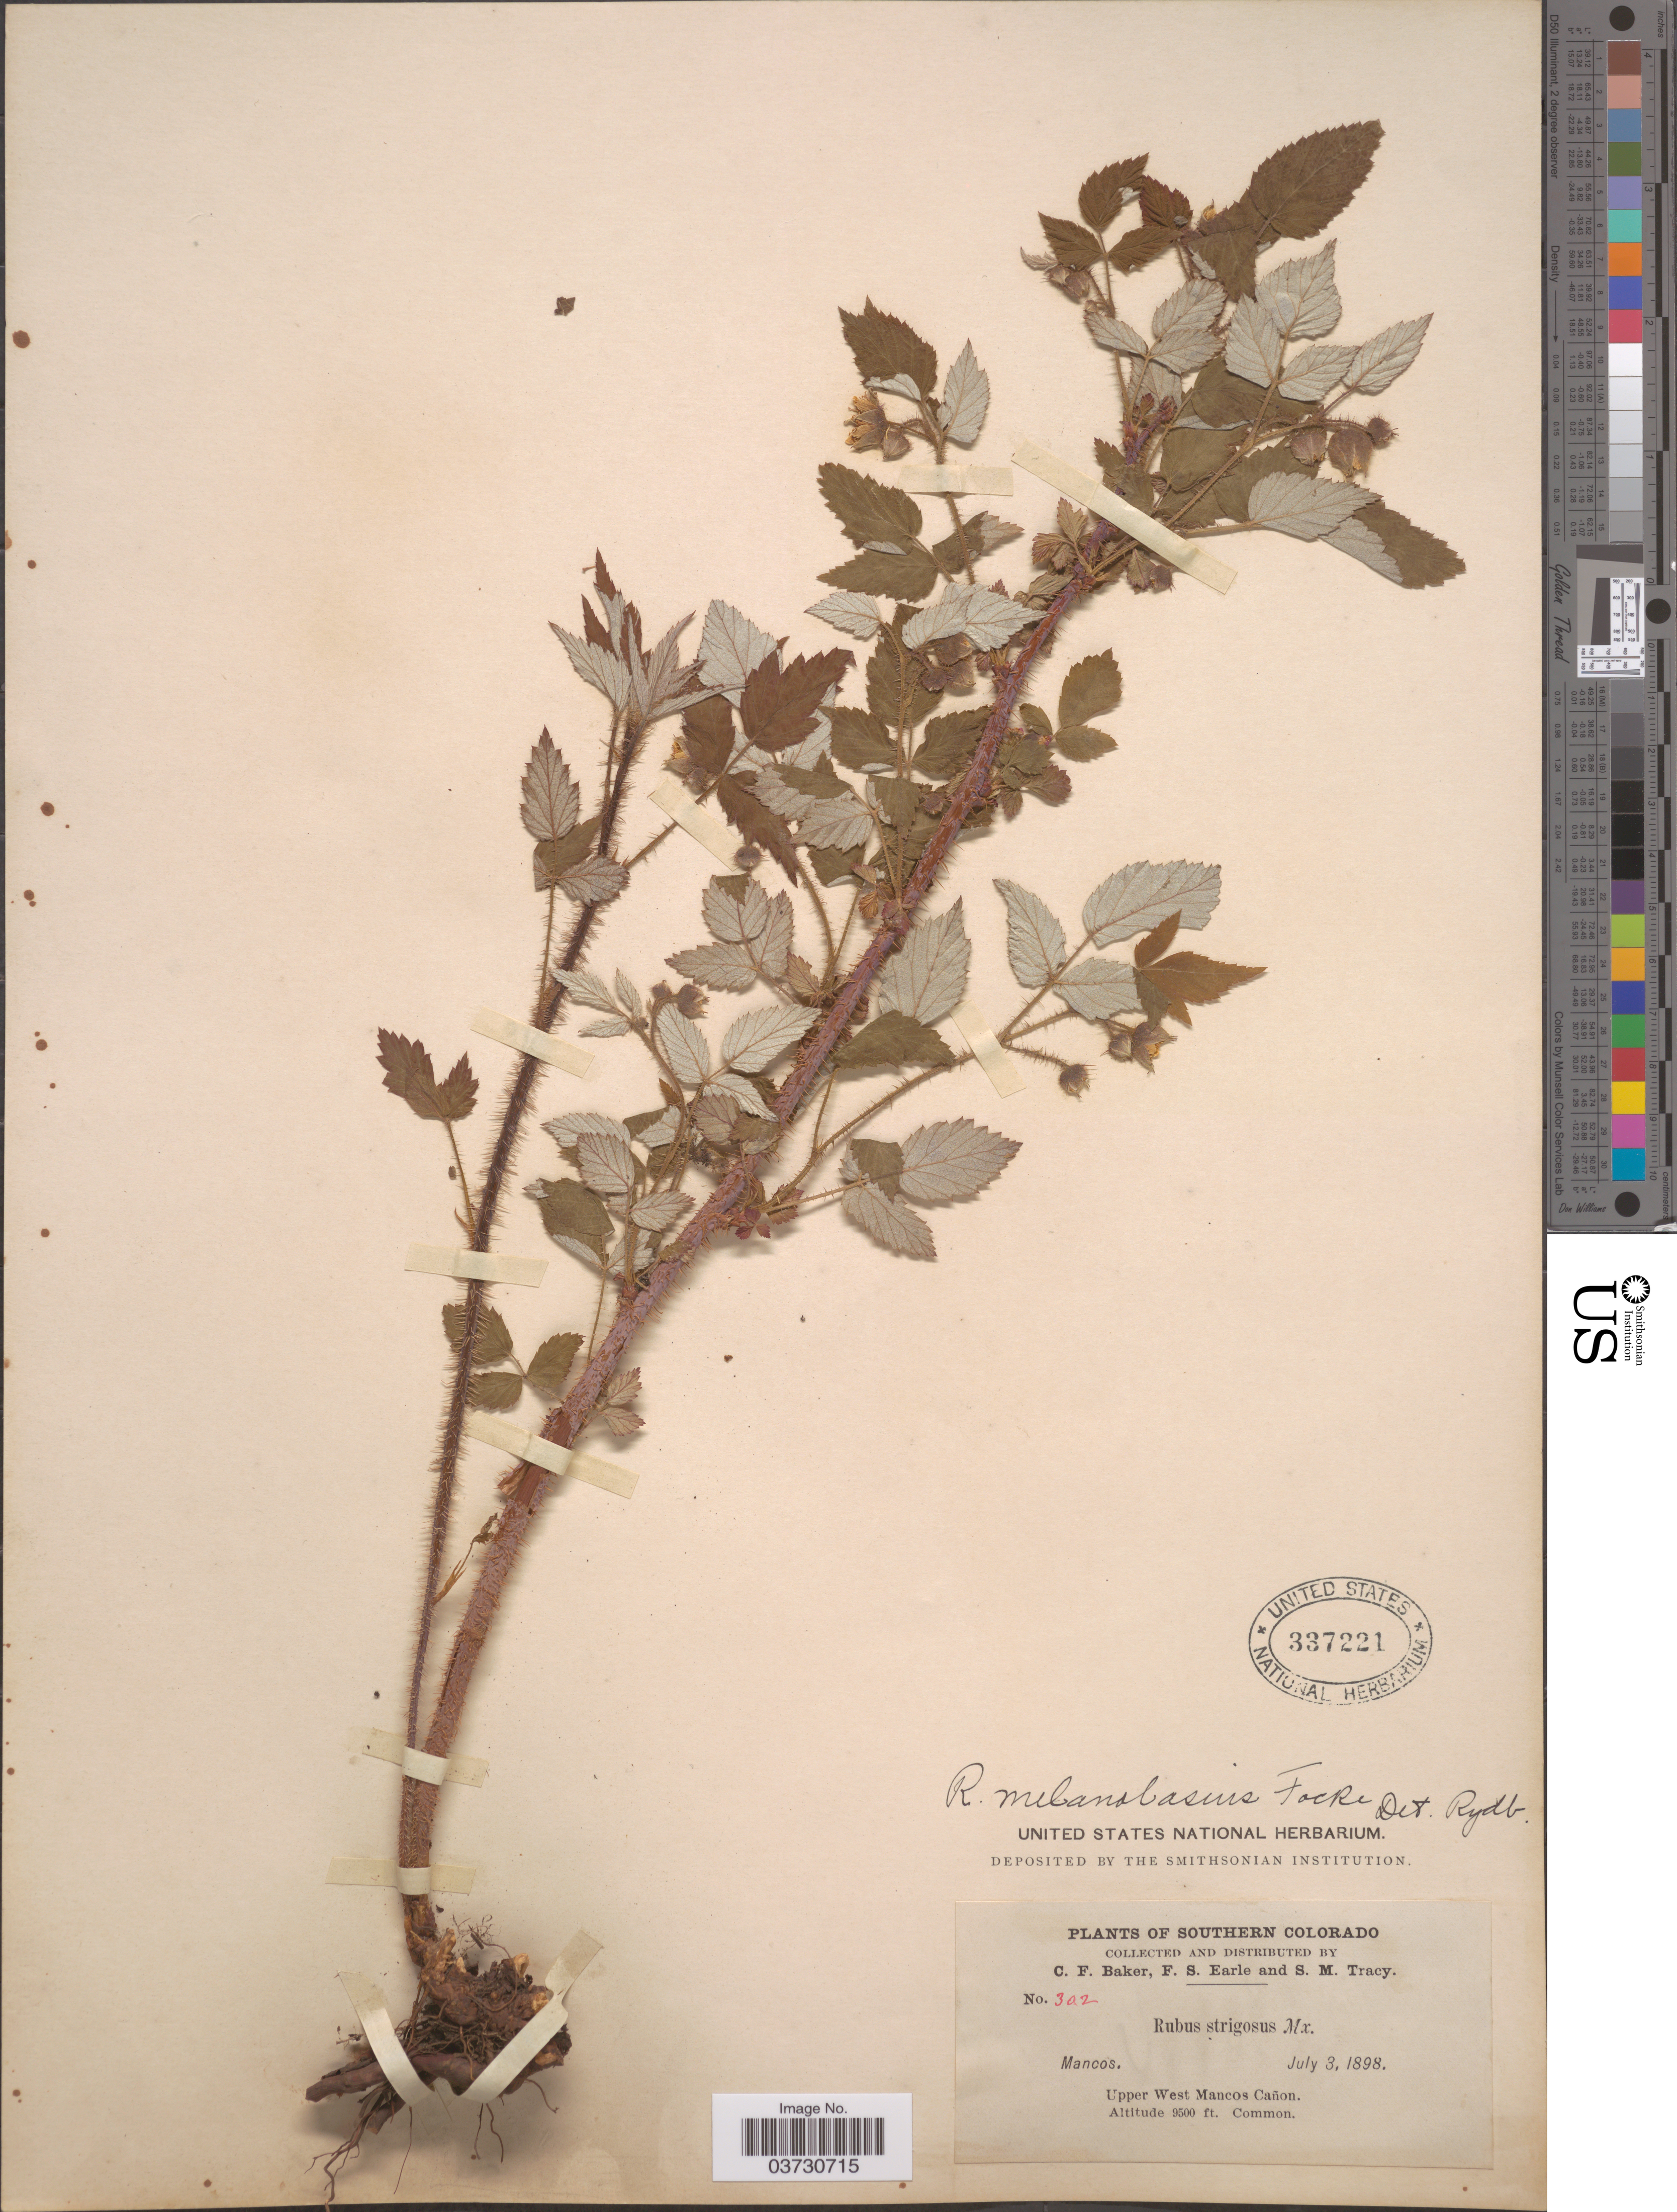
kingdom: Plantae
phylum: Tracheophyta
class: Magnoliopsida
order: Rosales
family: Rosaceae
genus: Rubus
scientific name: Rubus melanolasius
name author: Dieck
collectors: C. F. Baker, F. S. Earle & S. M. Tracy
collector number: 302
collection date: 1898-07-03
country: United States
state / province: Colorado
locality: Southern Colorado. Mancos. Upper West Mancos Cañon.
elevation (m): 2896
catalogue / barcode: US 337221